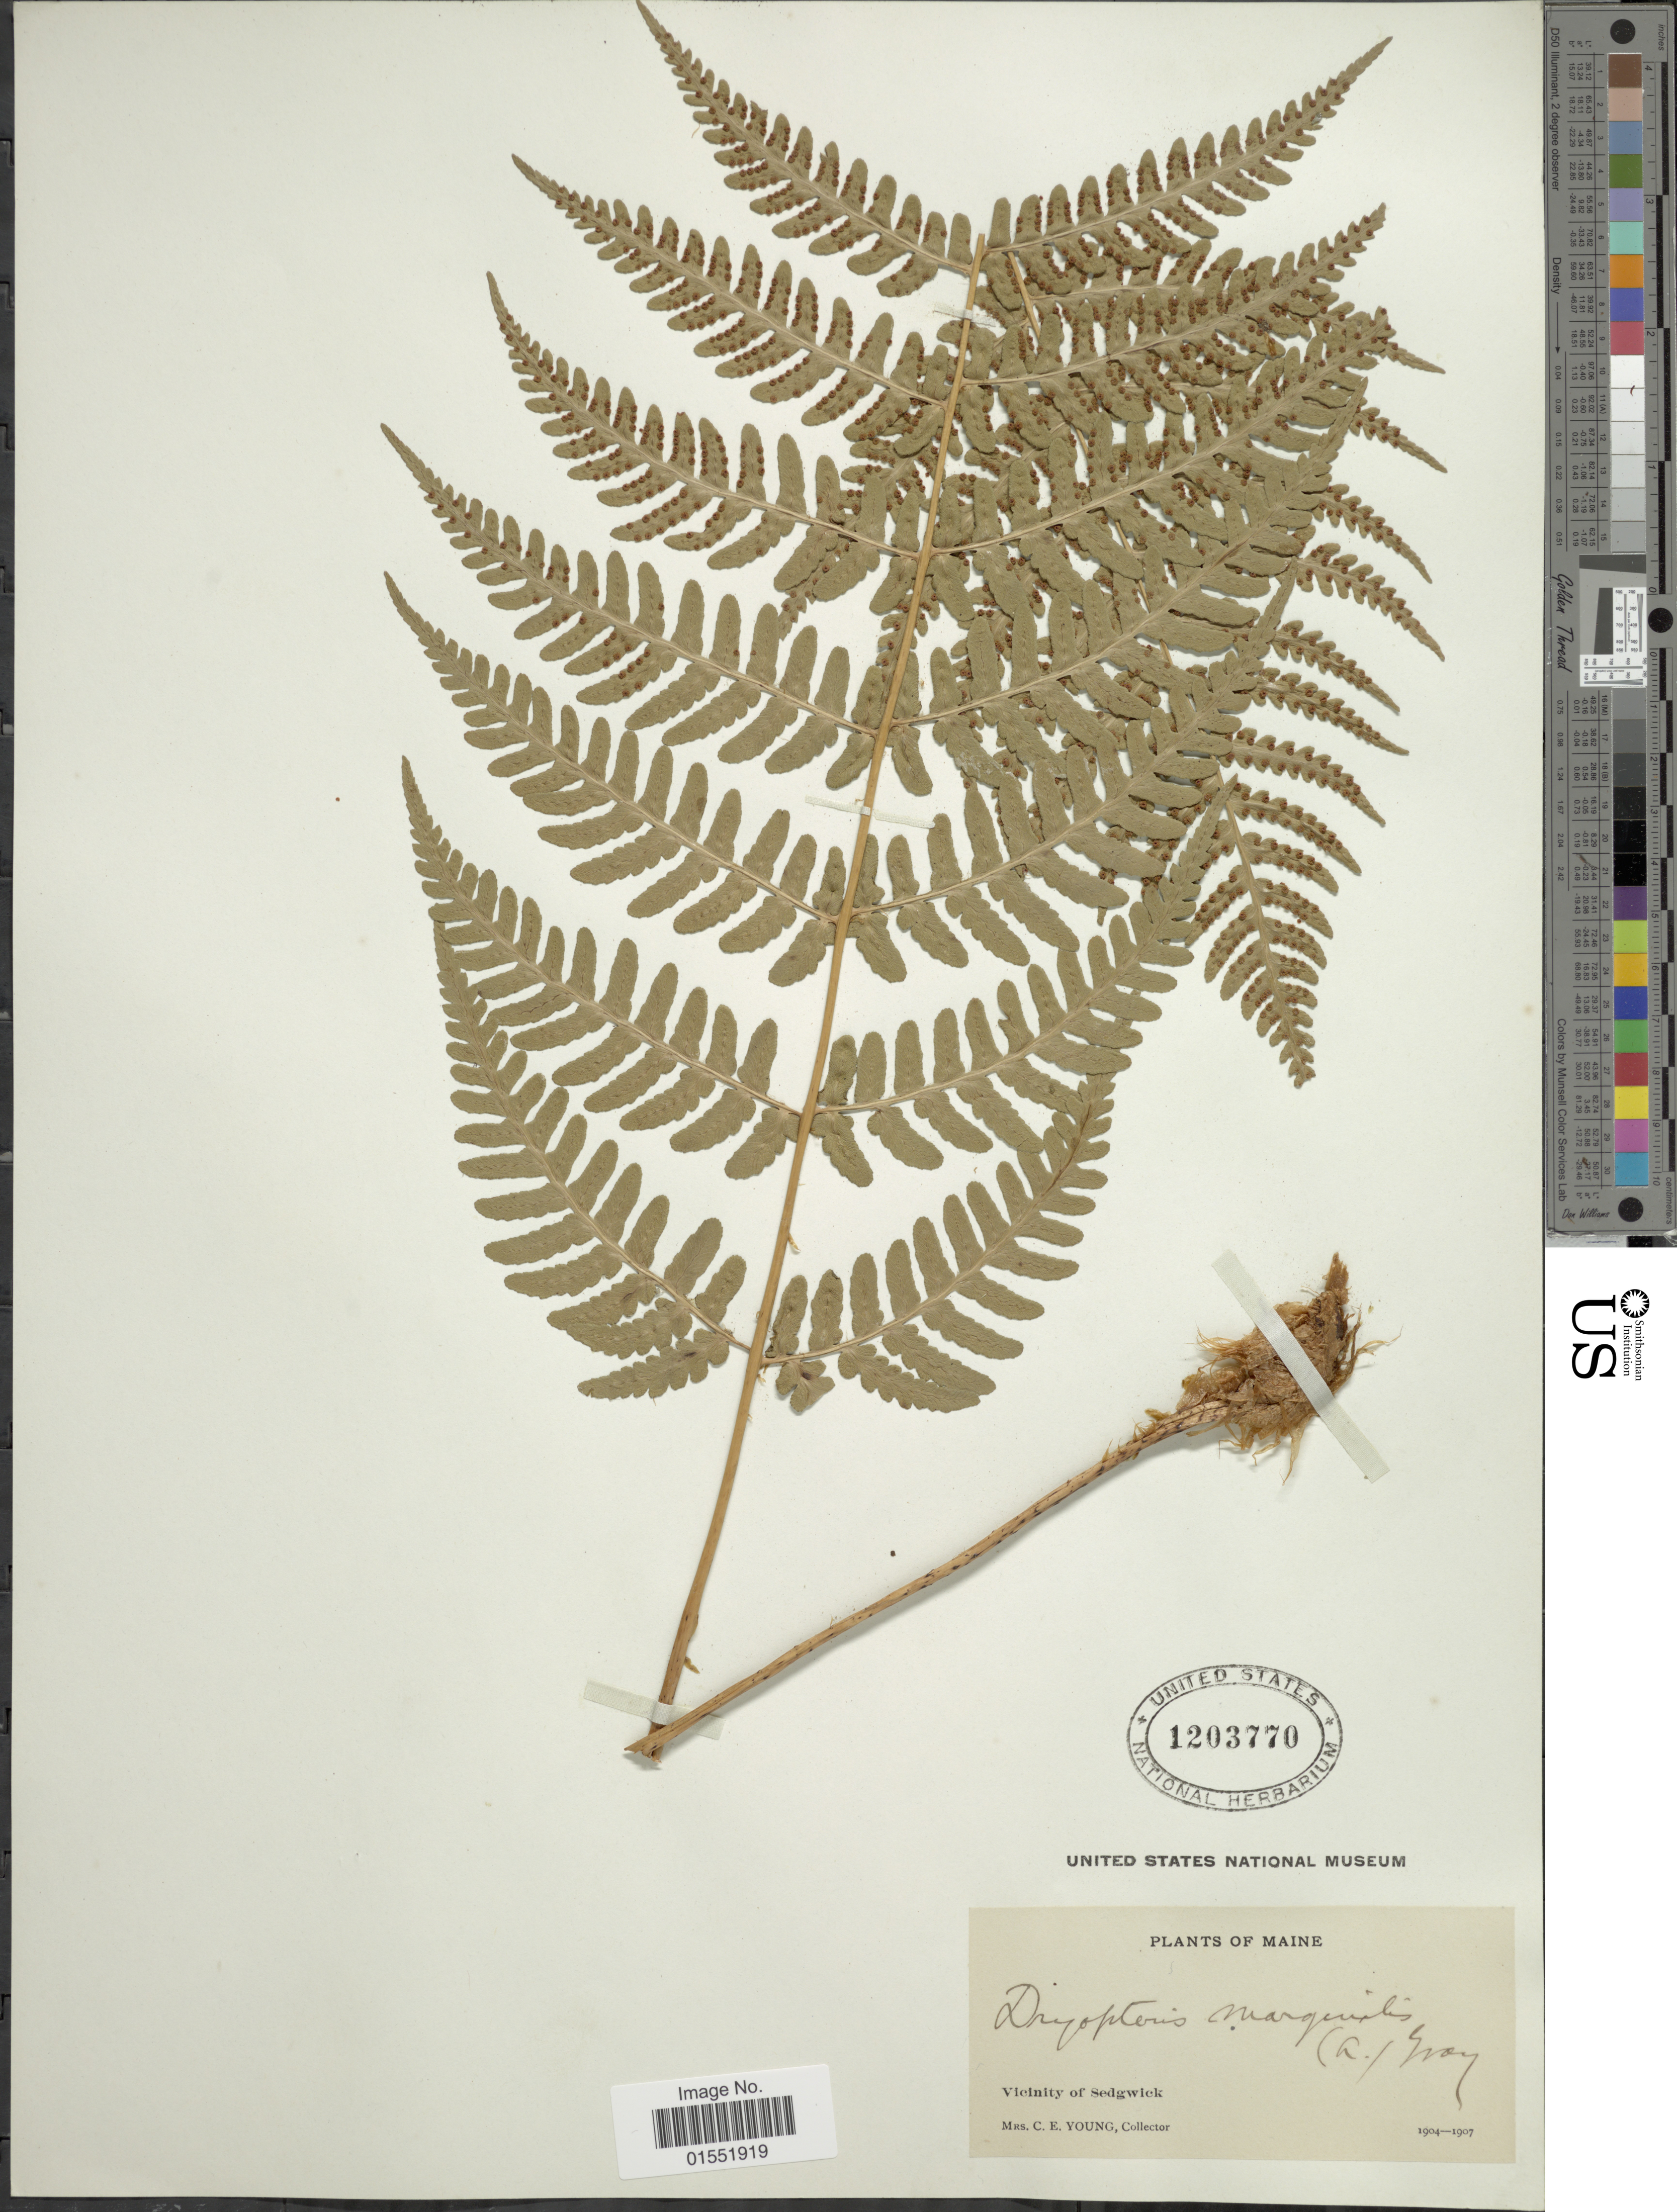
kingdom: Plantae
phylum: Tracheophyta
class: Polypodiopsida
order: Polypodiales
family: Dryopteridaceae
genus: Dryopteris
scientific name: Dryopteris marginalis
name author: (L.) A. Gray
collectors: C. Young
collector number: s.n,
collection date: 1904/1907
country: United States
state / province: Maine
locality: Vicinity of Sedgwick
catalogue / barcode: US 1203770